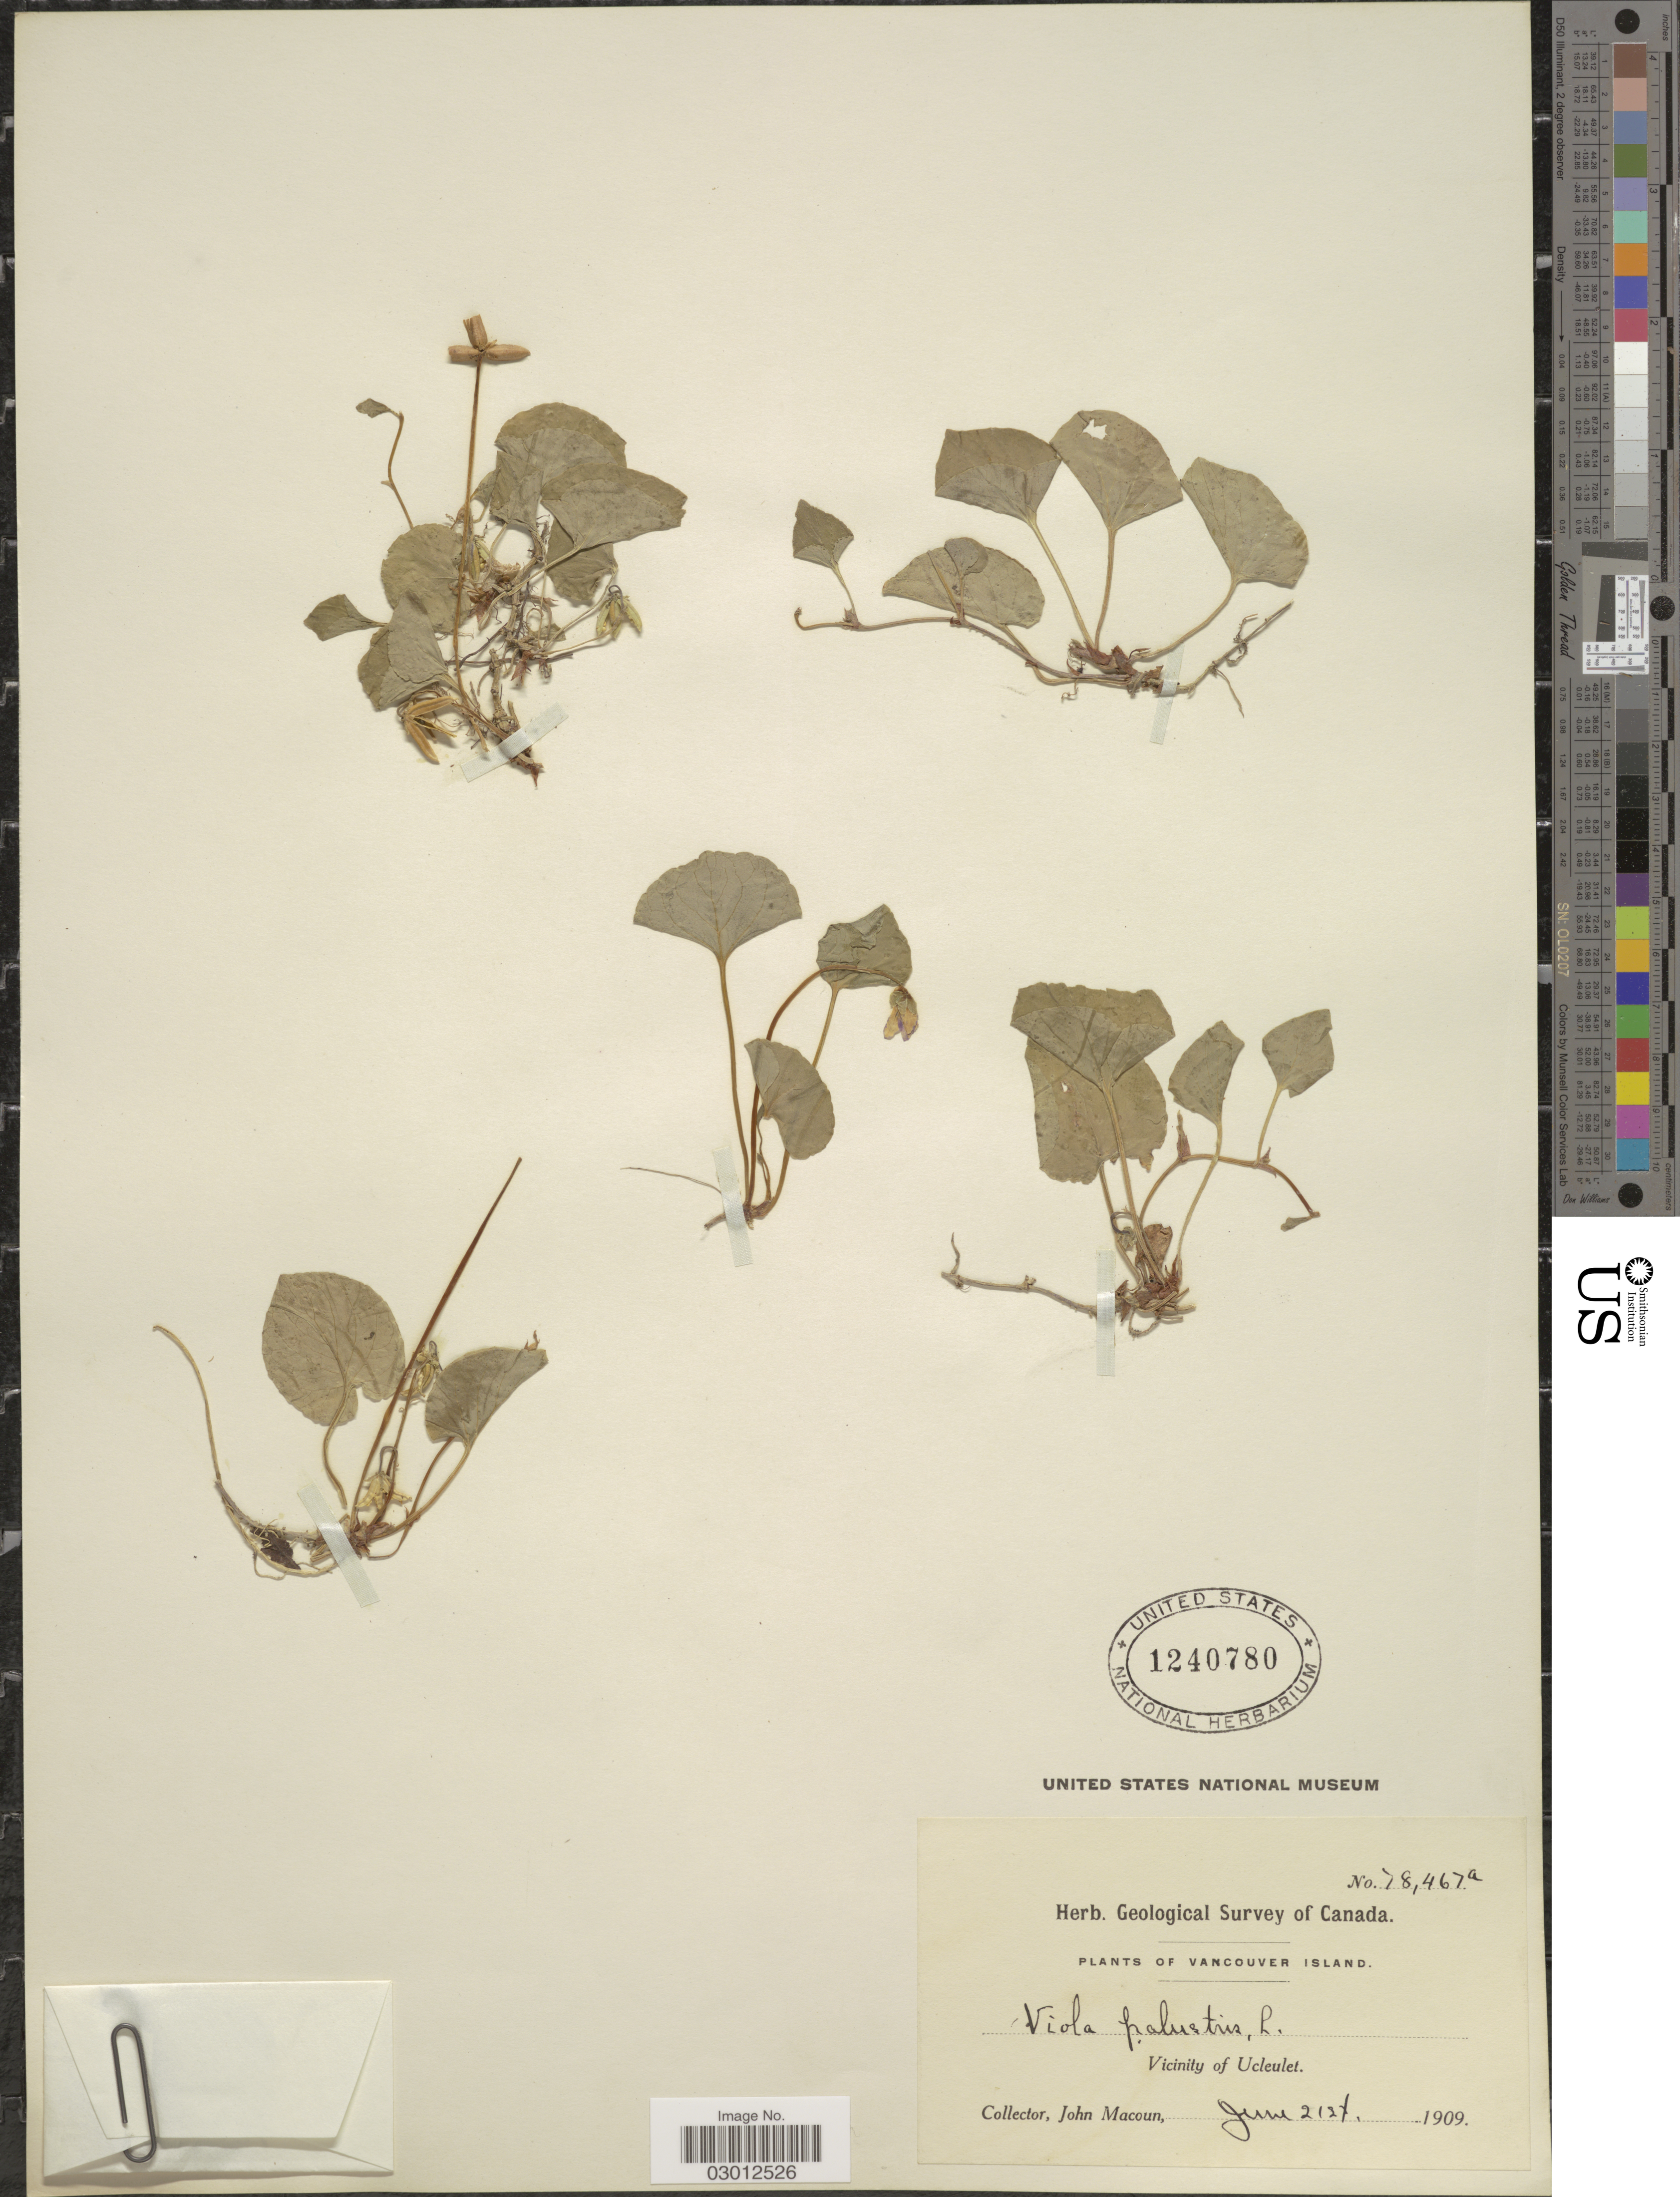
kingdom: Plantae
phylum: Tracheophyta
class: Magnoliopsida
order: Malpighiales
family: Violaceae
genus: Viola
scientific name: Viola palustris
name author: L.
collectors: J. Macoun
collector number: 78467a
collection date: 1909-06-21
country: Canada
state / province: British Columbia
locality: Vancouver Island. Vicinity of Ucleulet.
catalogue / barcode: US 1240780